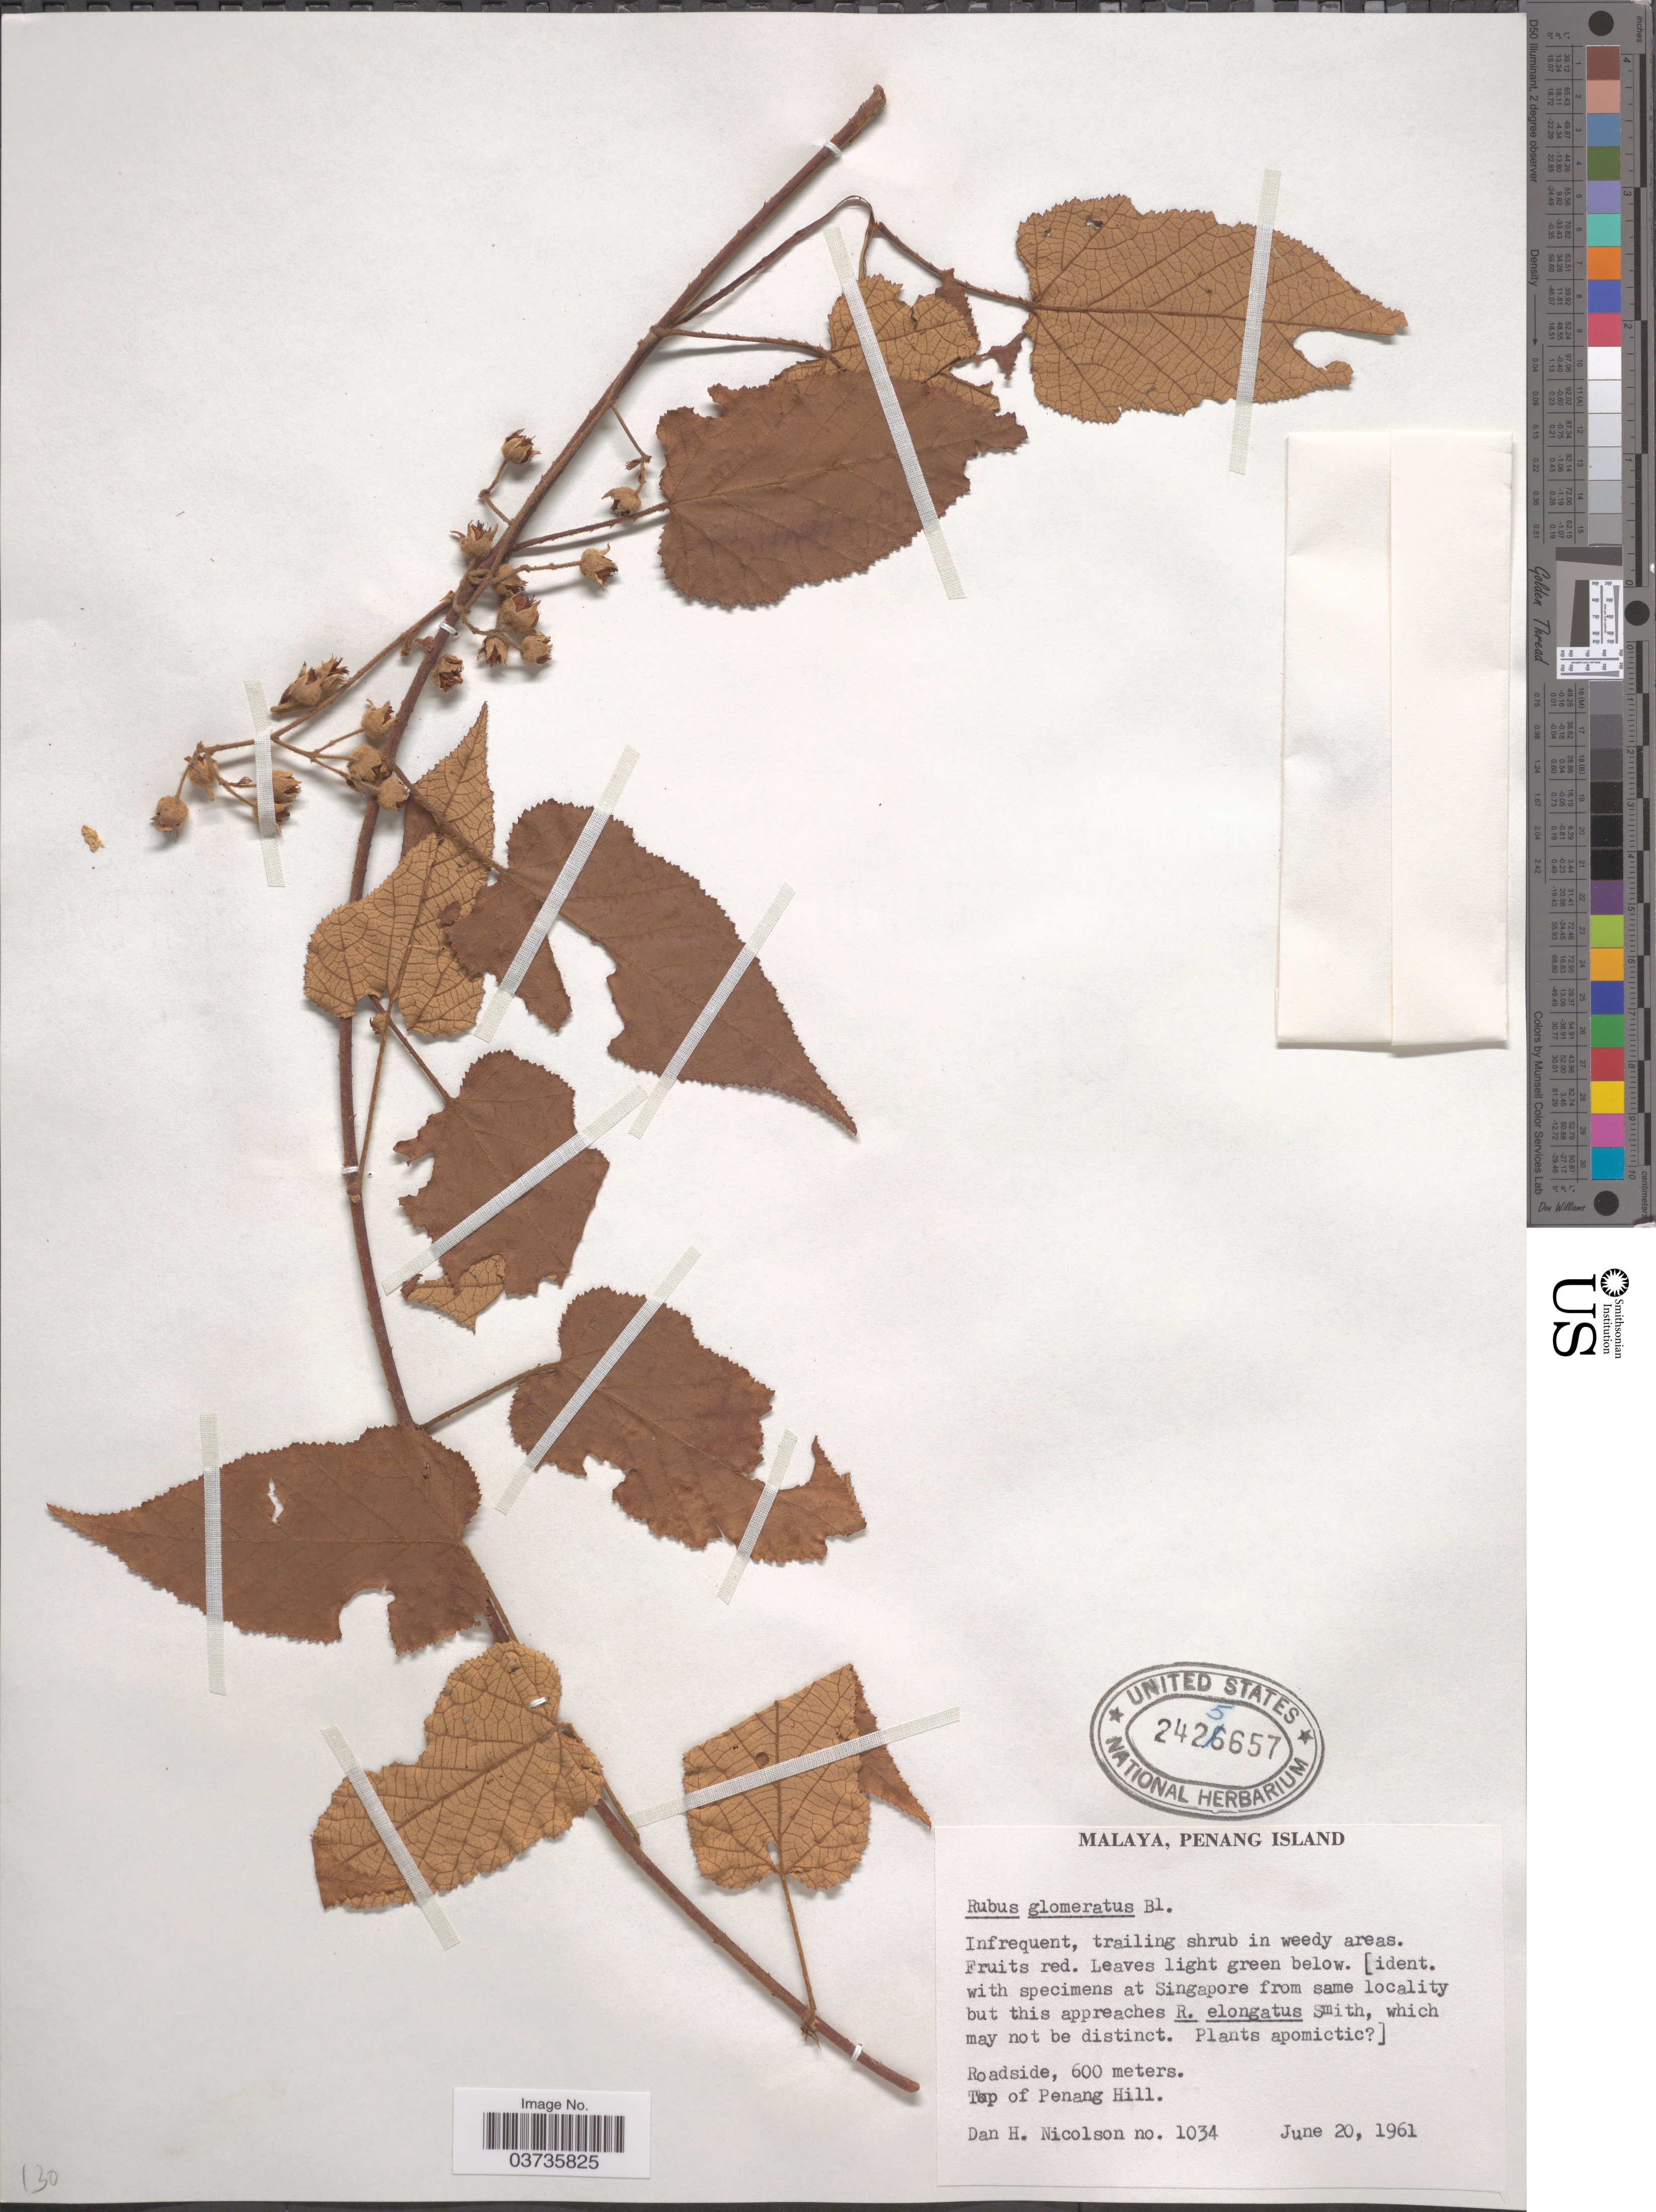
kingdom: Plantae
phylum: Tracheophyta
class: Magnoliopsida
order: Rosales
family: Rosaceae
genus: Rubus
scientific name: Rubus glomeratus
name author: Blume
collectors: D. H. Nicolson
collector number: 1034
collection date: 1961-06-20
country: Malaysia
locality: Malaya, Penang Island. Roadside, Top of Penang Hill.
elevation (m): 600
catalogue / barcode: US 2425657